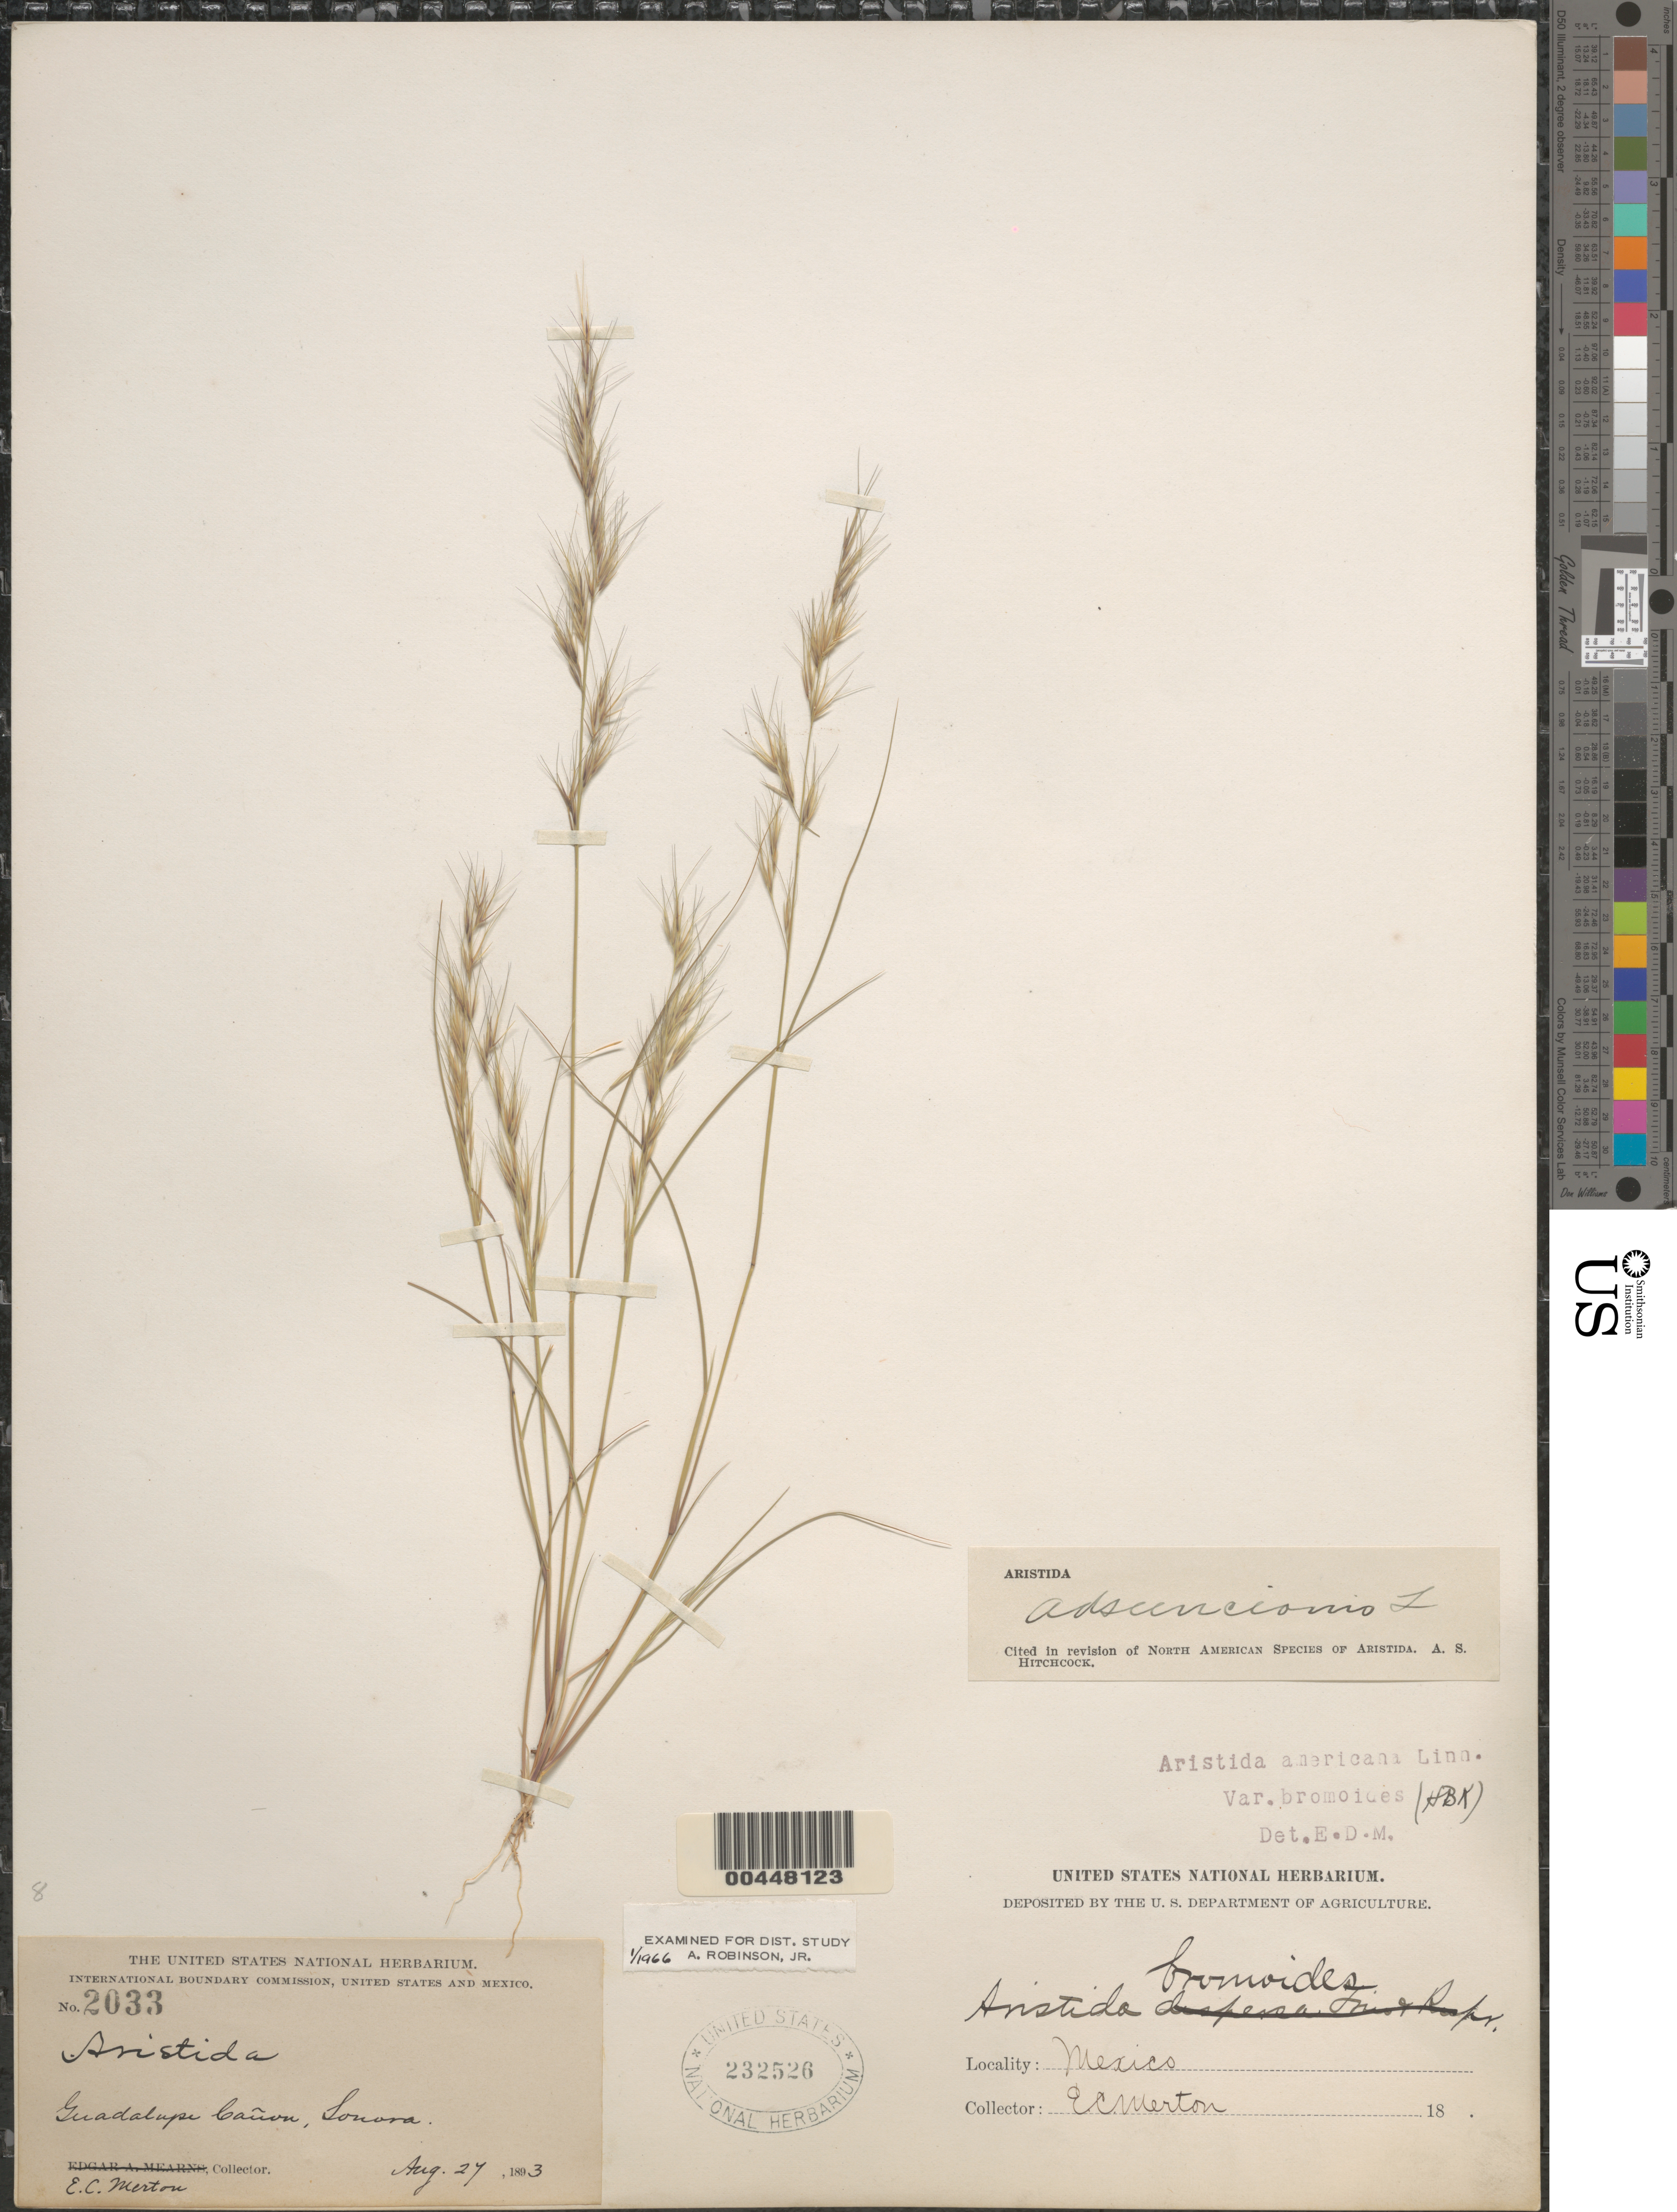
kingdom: Plantae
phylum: Tracheophyta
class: Liliopsida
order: Poales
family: Poaceae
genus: Aristida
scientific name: Aristida adscensionis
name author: L.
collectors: E. Merton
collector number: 2033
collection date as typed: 27 Aug 1893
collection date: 1893-08-27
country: Mexico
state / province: Sinaloa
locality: Guadalupe Cañon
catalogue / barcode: US 232526